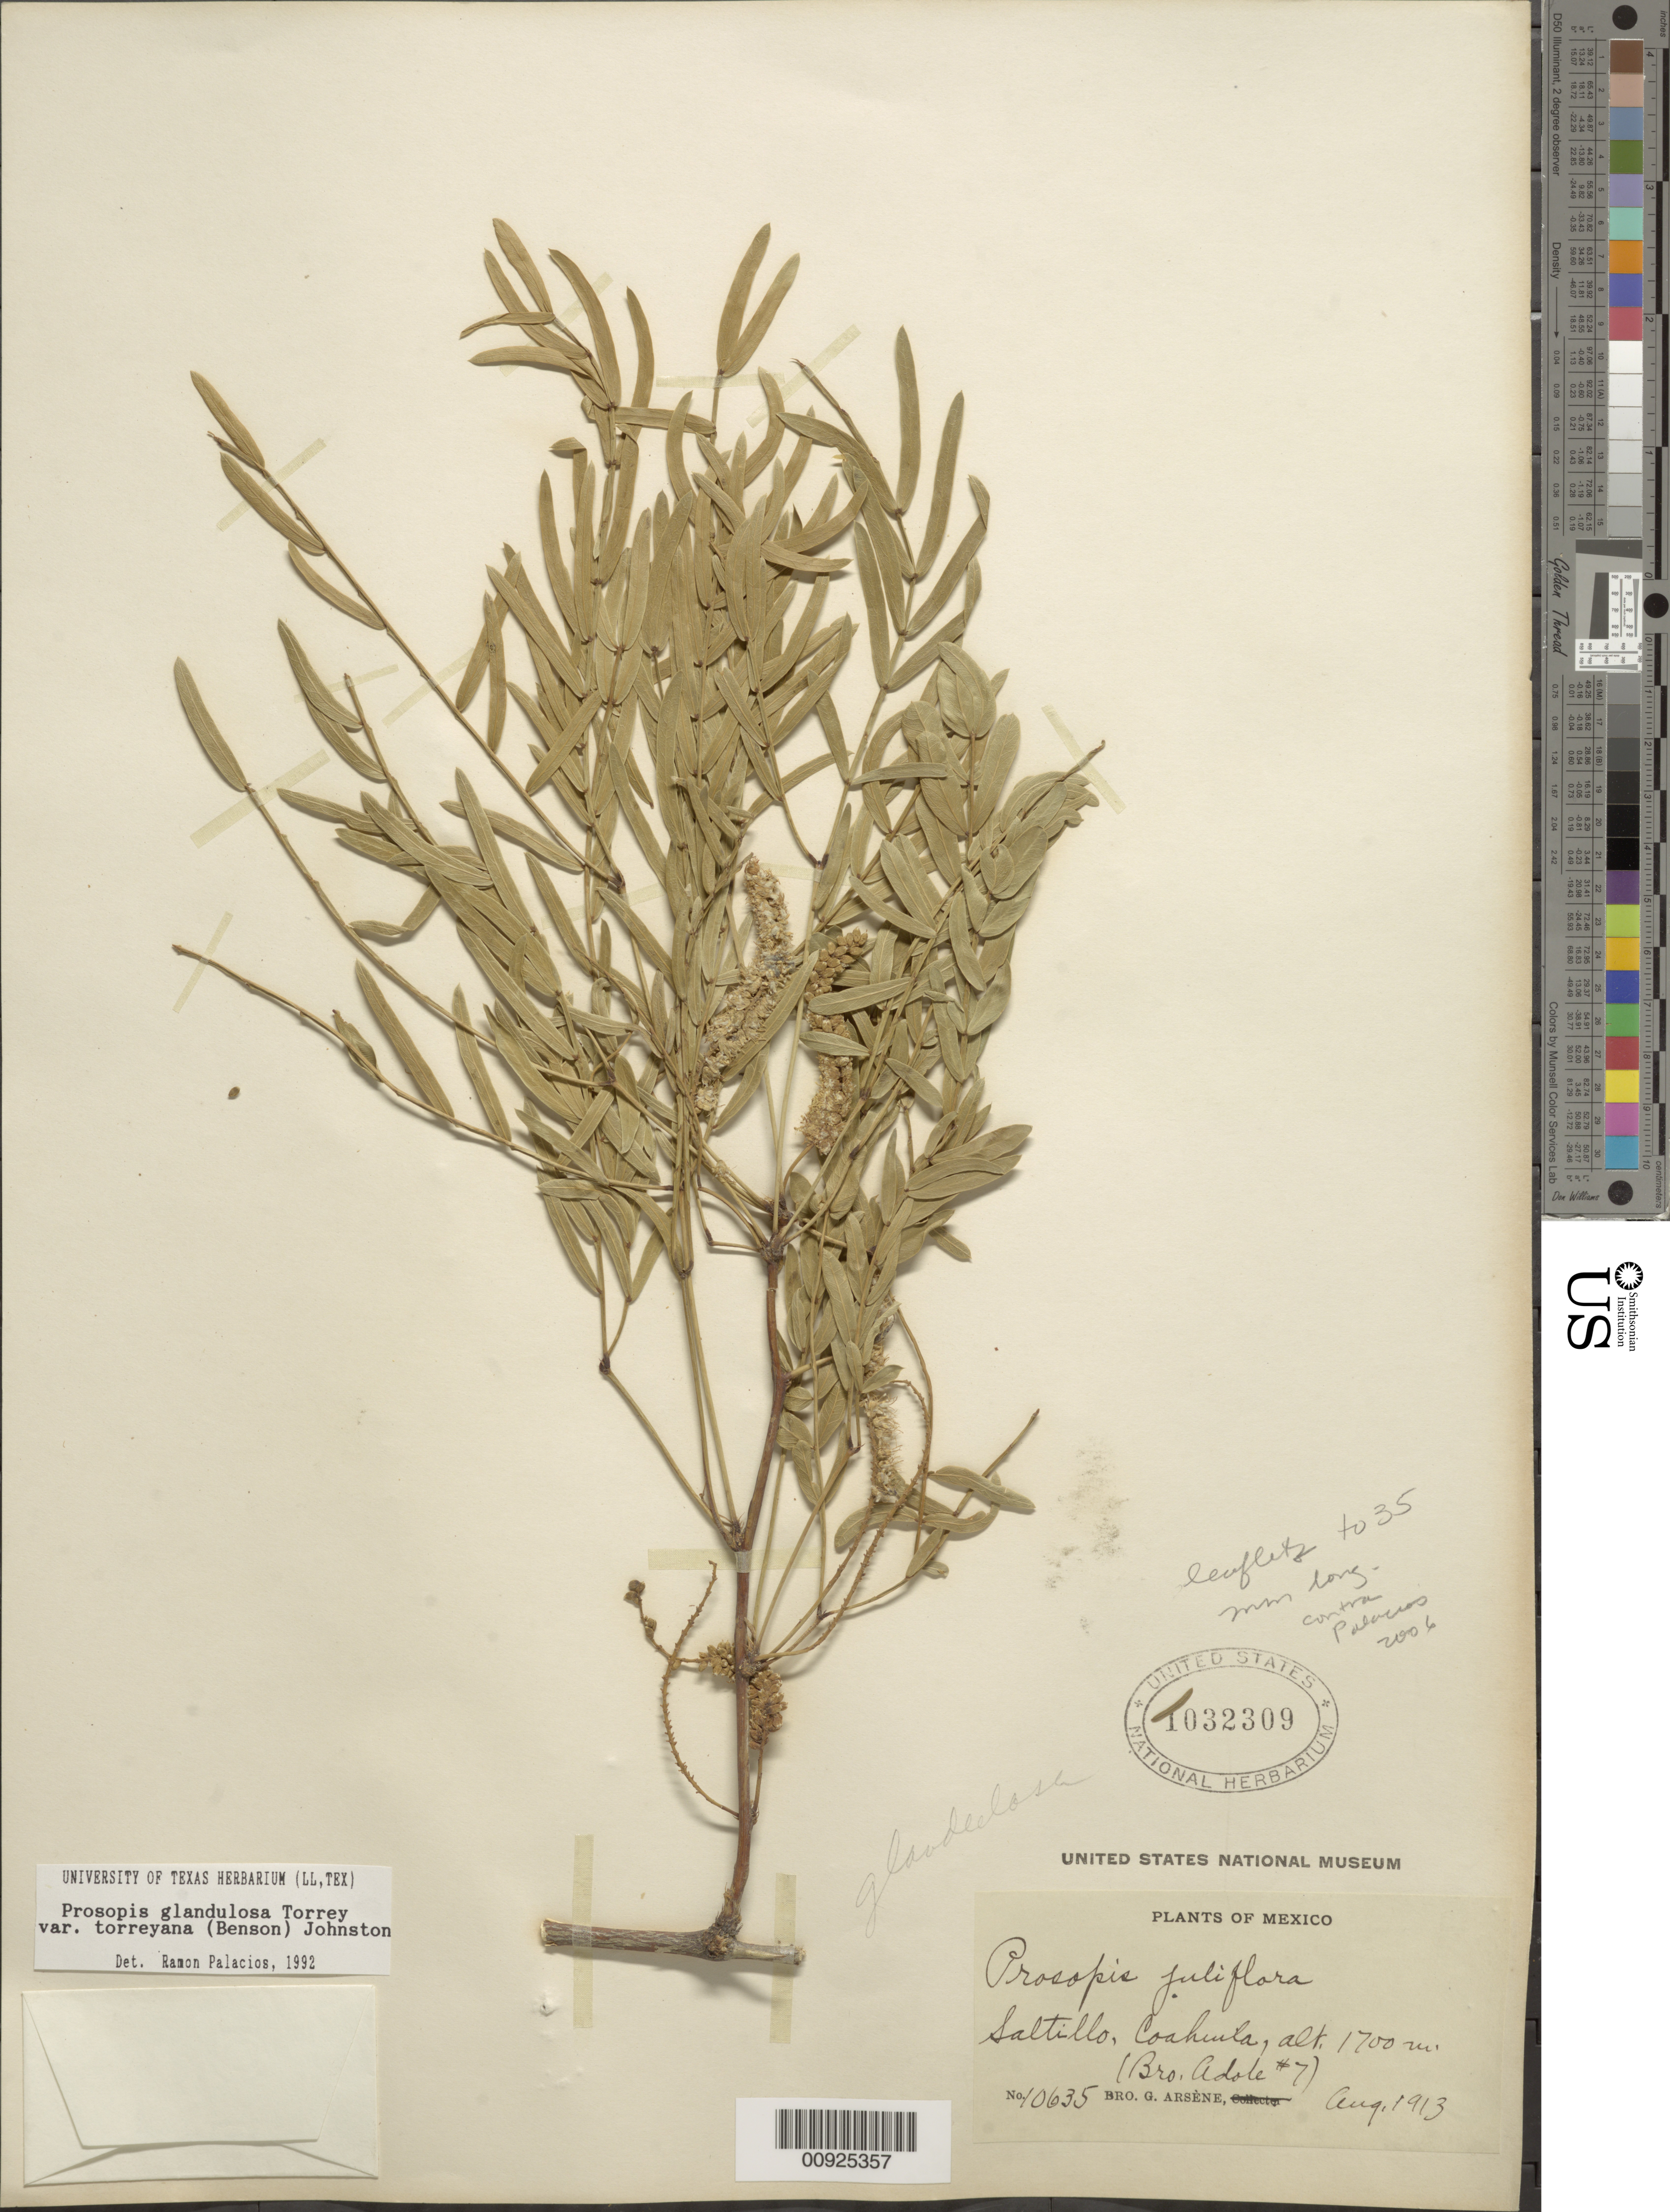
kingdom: Plantae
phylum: Tracheophyta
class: Magnoliopsida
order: Fabales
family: Fabaceae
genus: Neltuma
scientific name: Neltuma odorata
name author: (Torr. & Frém.) C. E. Hughes & G.P. Lewis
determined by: Strong, Mark T., (BOT), Smithsonian Institution - National Museum of Natural History (UNITED STATES)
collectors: Bro. Adole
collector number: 7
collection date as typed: Aug 1913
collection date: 1913-08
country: Mexico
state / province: Coahuila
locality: Saltillo, Coahuila.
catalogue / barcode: US 1032309